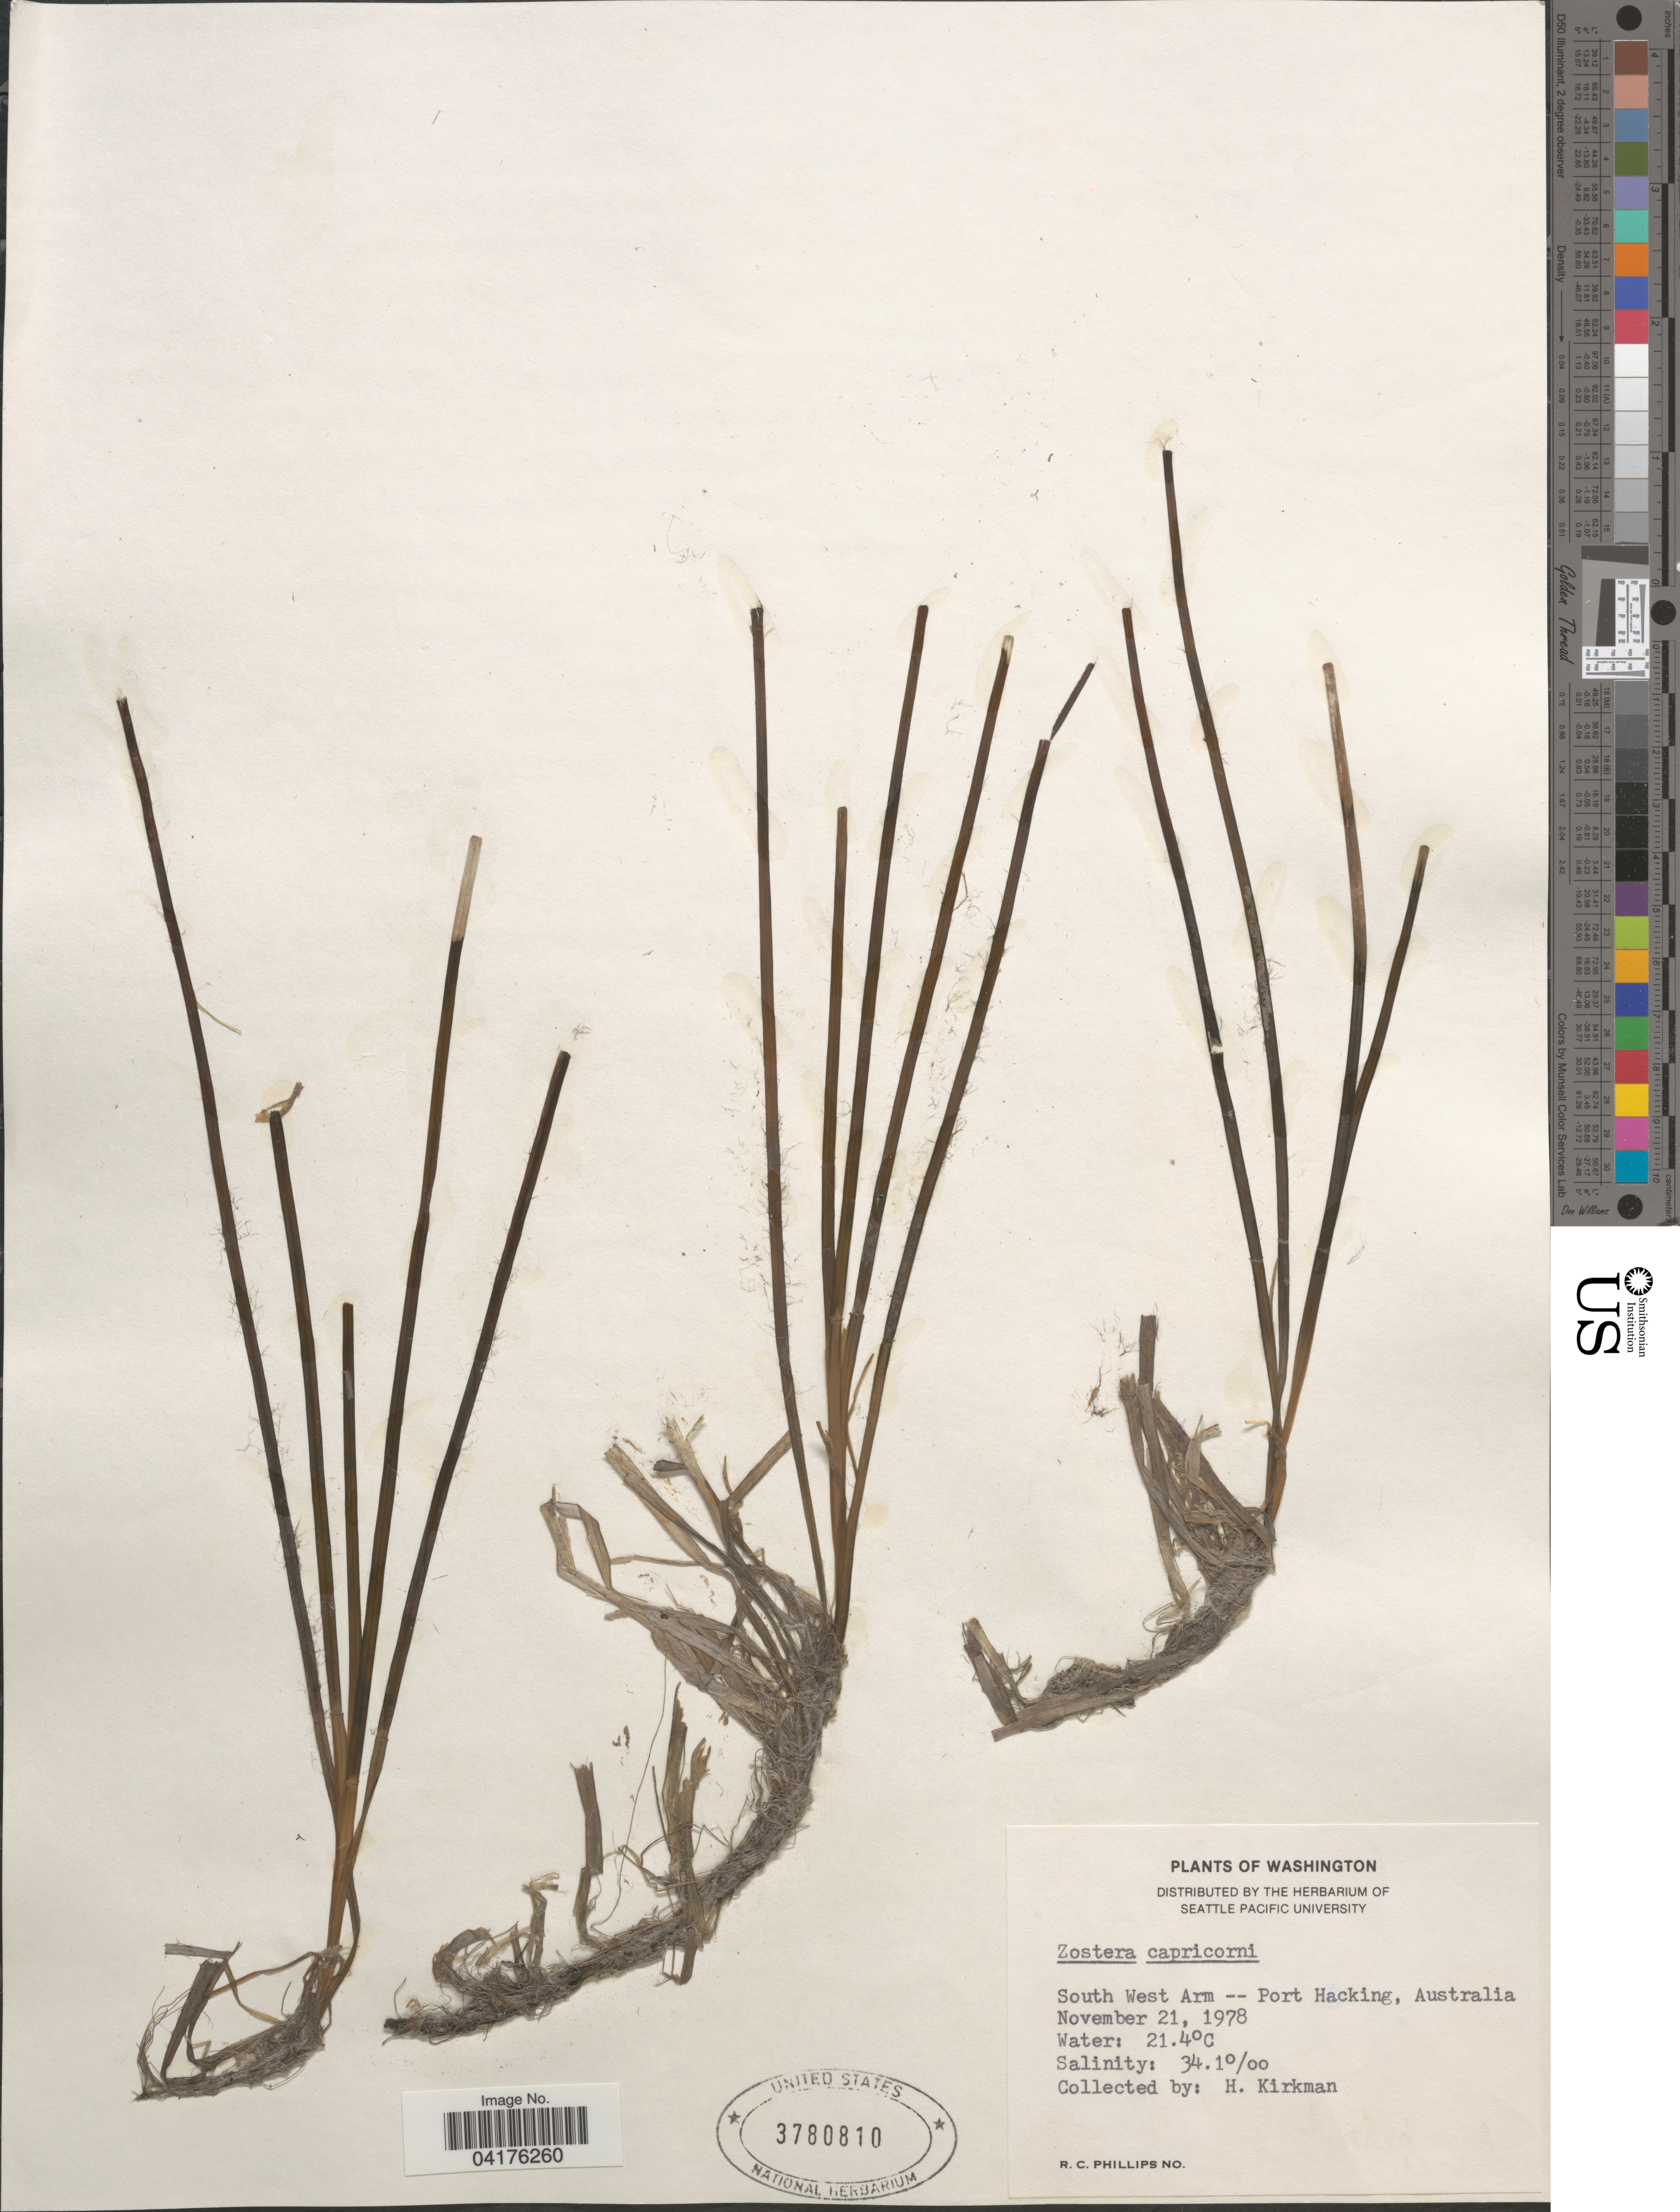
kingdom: Plantae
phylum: Tracheophyta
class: Liliopsida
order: Alismatales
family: Zosteraceae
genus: Zostera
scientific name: Zostera capricorni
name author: Asch.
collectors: H. Kirkman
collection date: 1978-11-21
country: Australia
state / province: New South Wales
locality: South West Arm -- Port Hacking.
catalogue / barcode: US 3780810